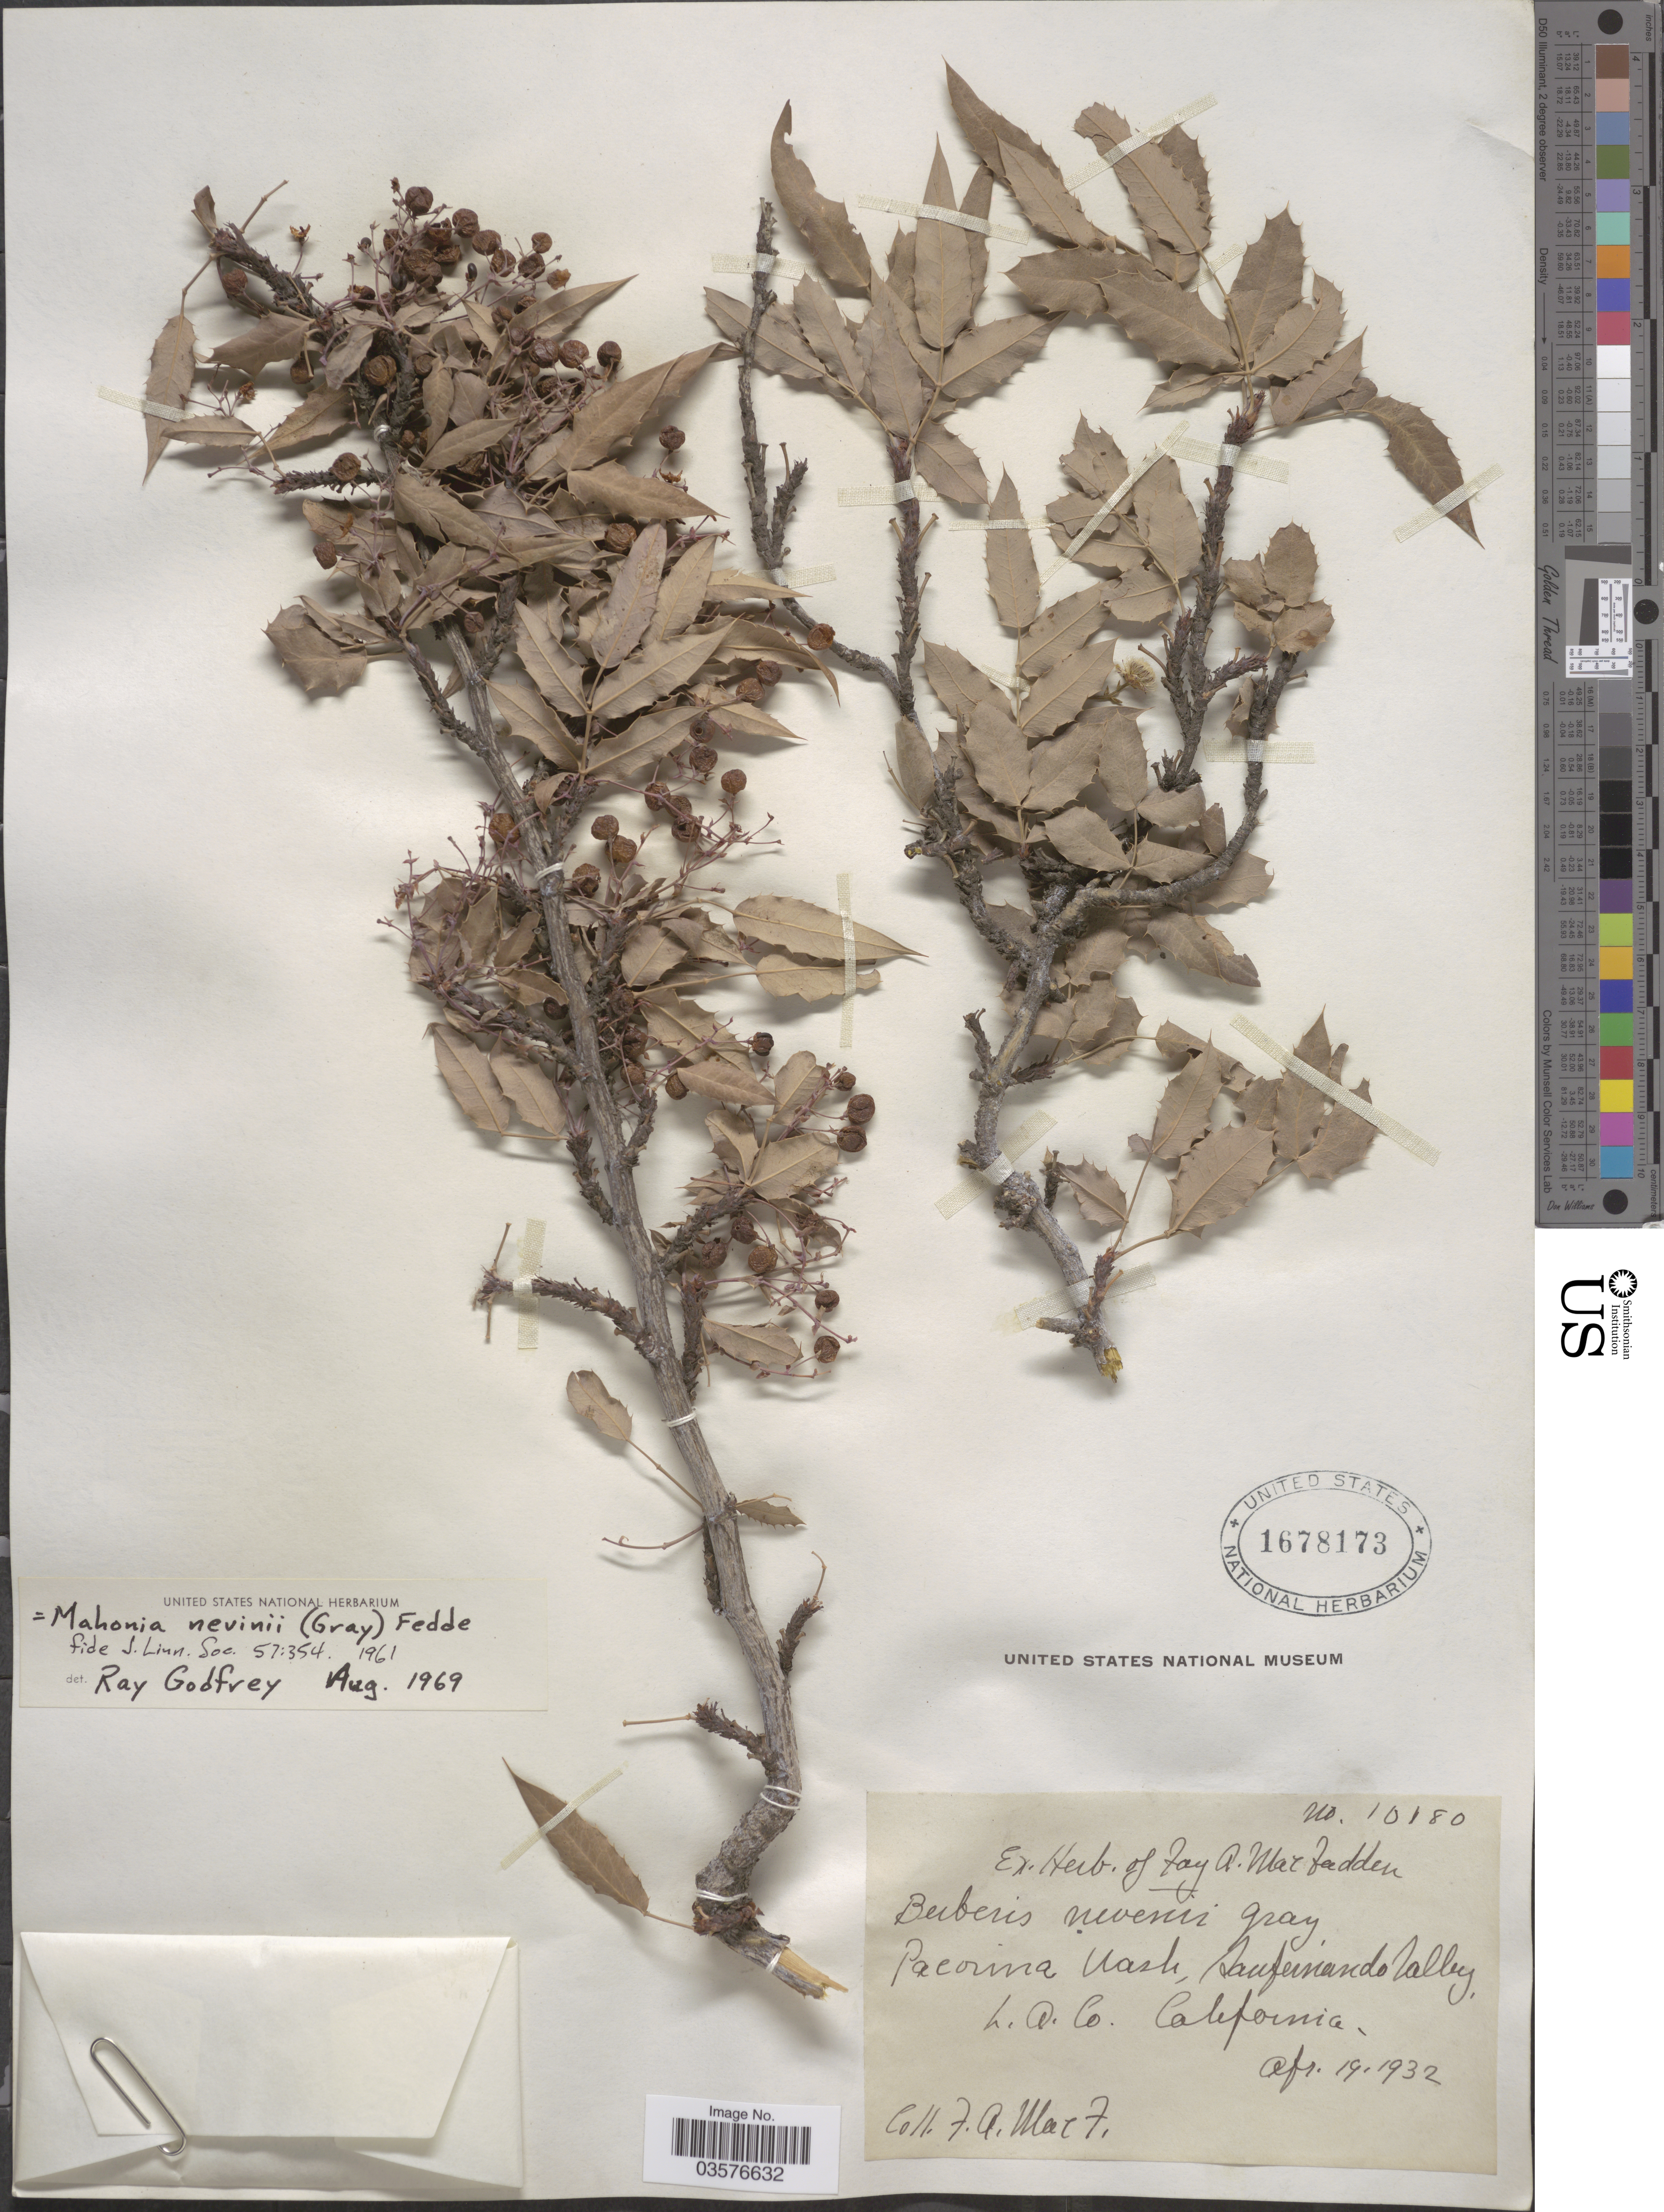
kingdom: Plantae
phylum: Tracheophyta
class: Magnoliopsida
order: Ranunculales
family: Berberidaceae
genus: Mahonia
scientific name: Mahonia nevinii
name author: (A. Gray) Fedde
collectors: F. MacFadden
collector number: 10180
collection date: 1932-04-19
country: United States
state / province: California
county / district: Los Angeles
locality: Pacoima Wash, Sanfernando Valley, L. A. Co.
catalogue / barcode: US 1678173